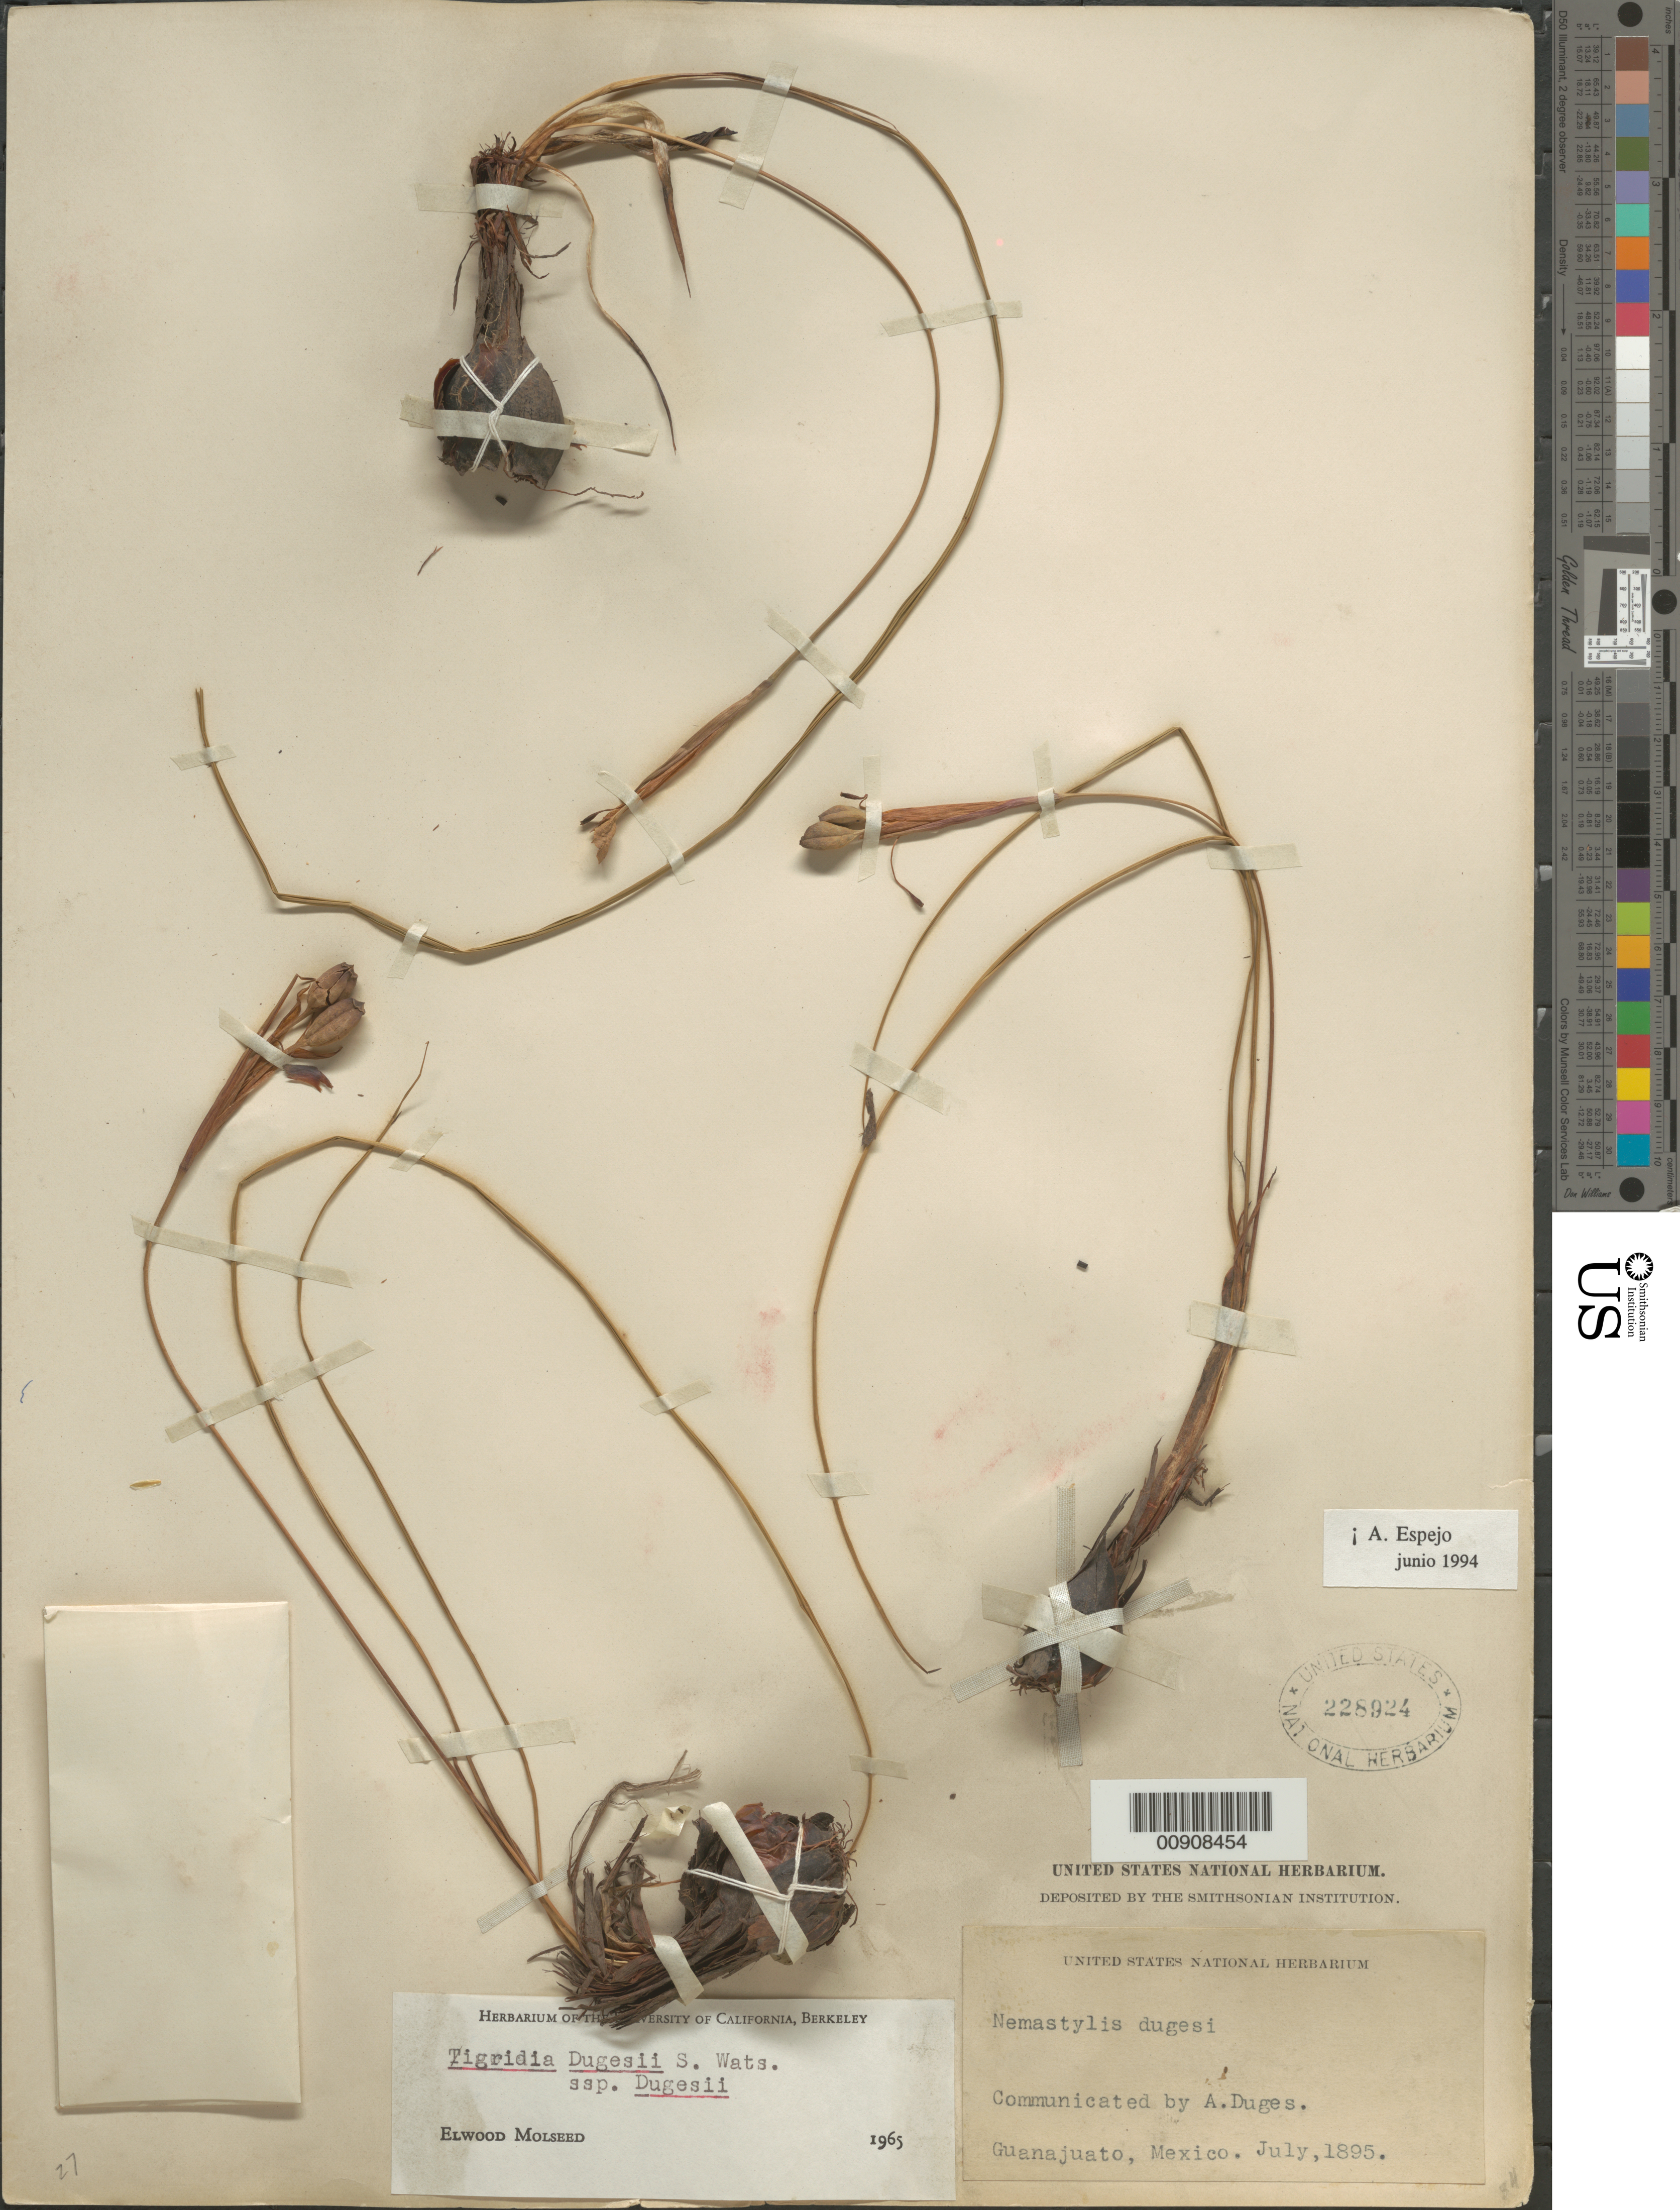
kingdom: Plantae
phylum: Tracheophyta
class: Liliopsida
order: Asparagales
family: Iridaceae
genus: Tigridia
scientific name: Tigridia dugesii subsp. dugesii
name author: S. Watson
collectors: A. Dugès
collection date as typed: Jul 1895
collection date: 1895-07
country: Mexico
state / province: Guanajuato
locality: Guanajuato.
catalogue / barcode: US 228924